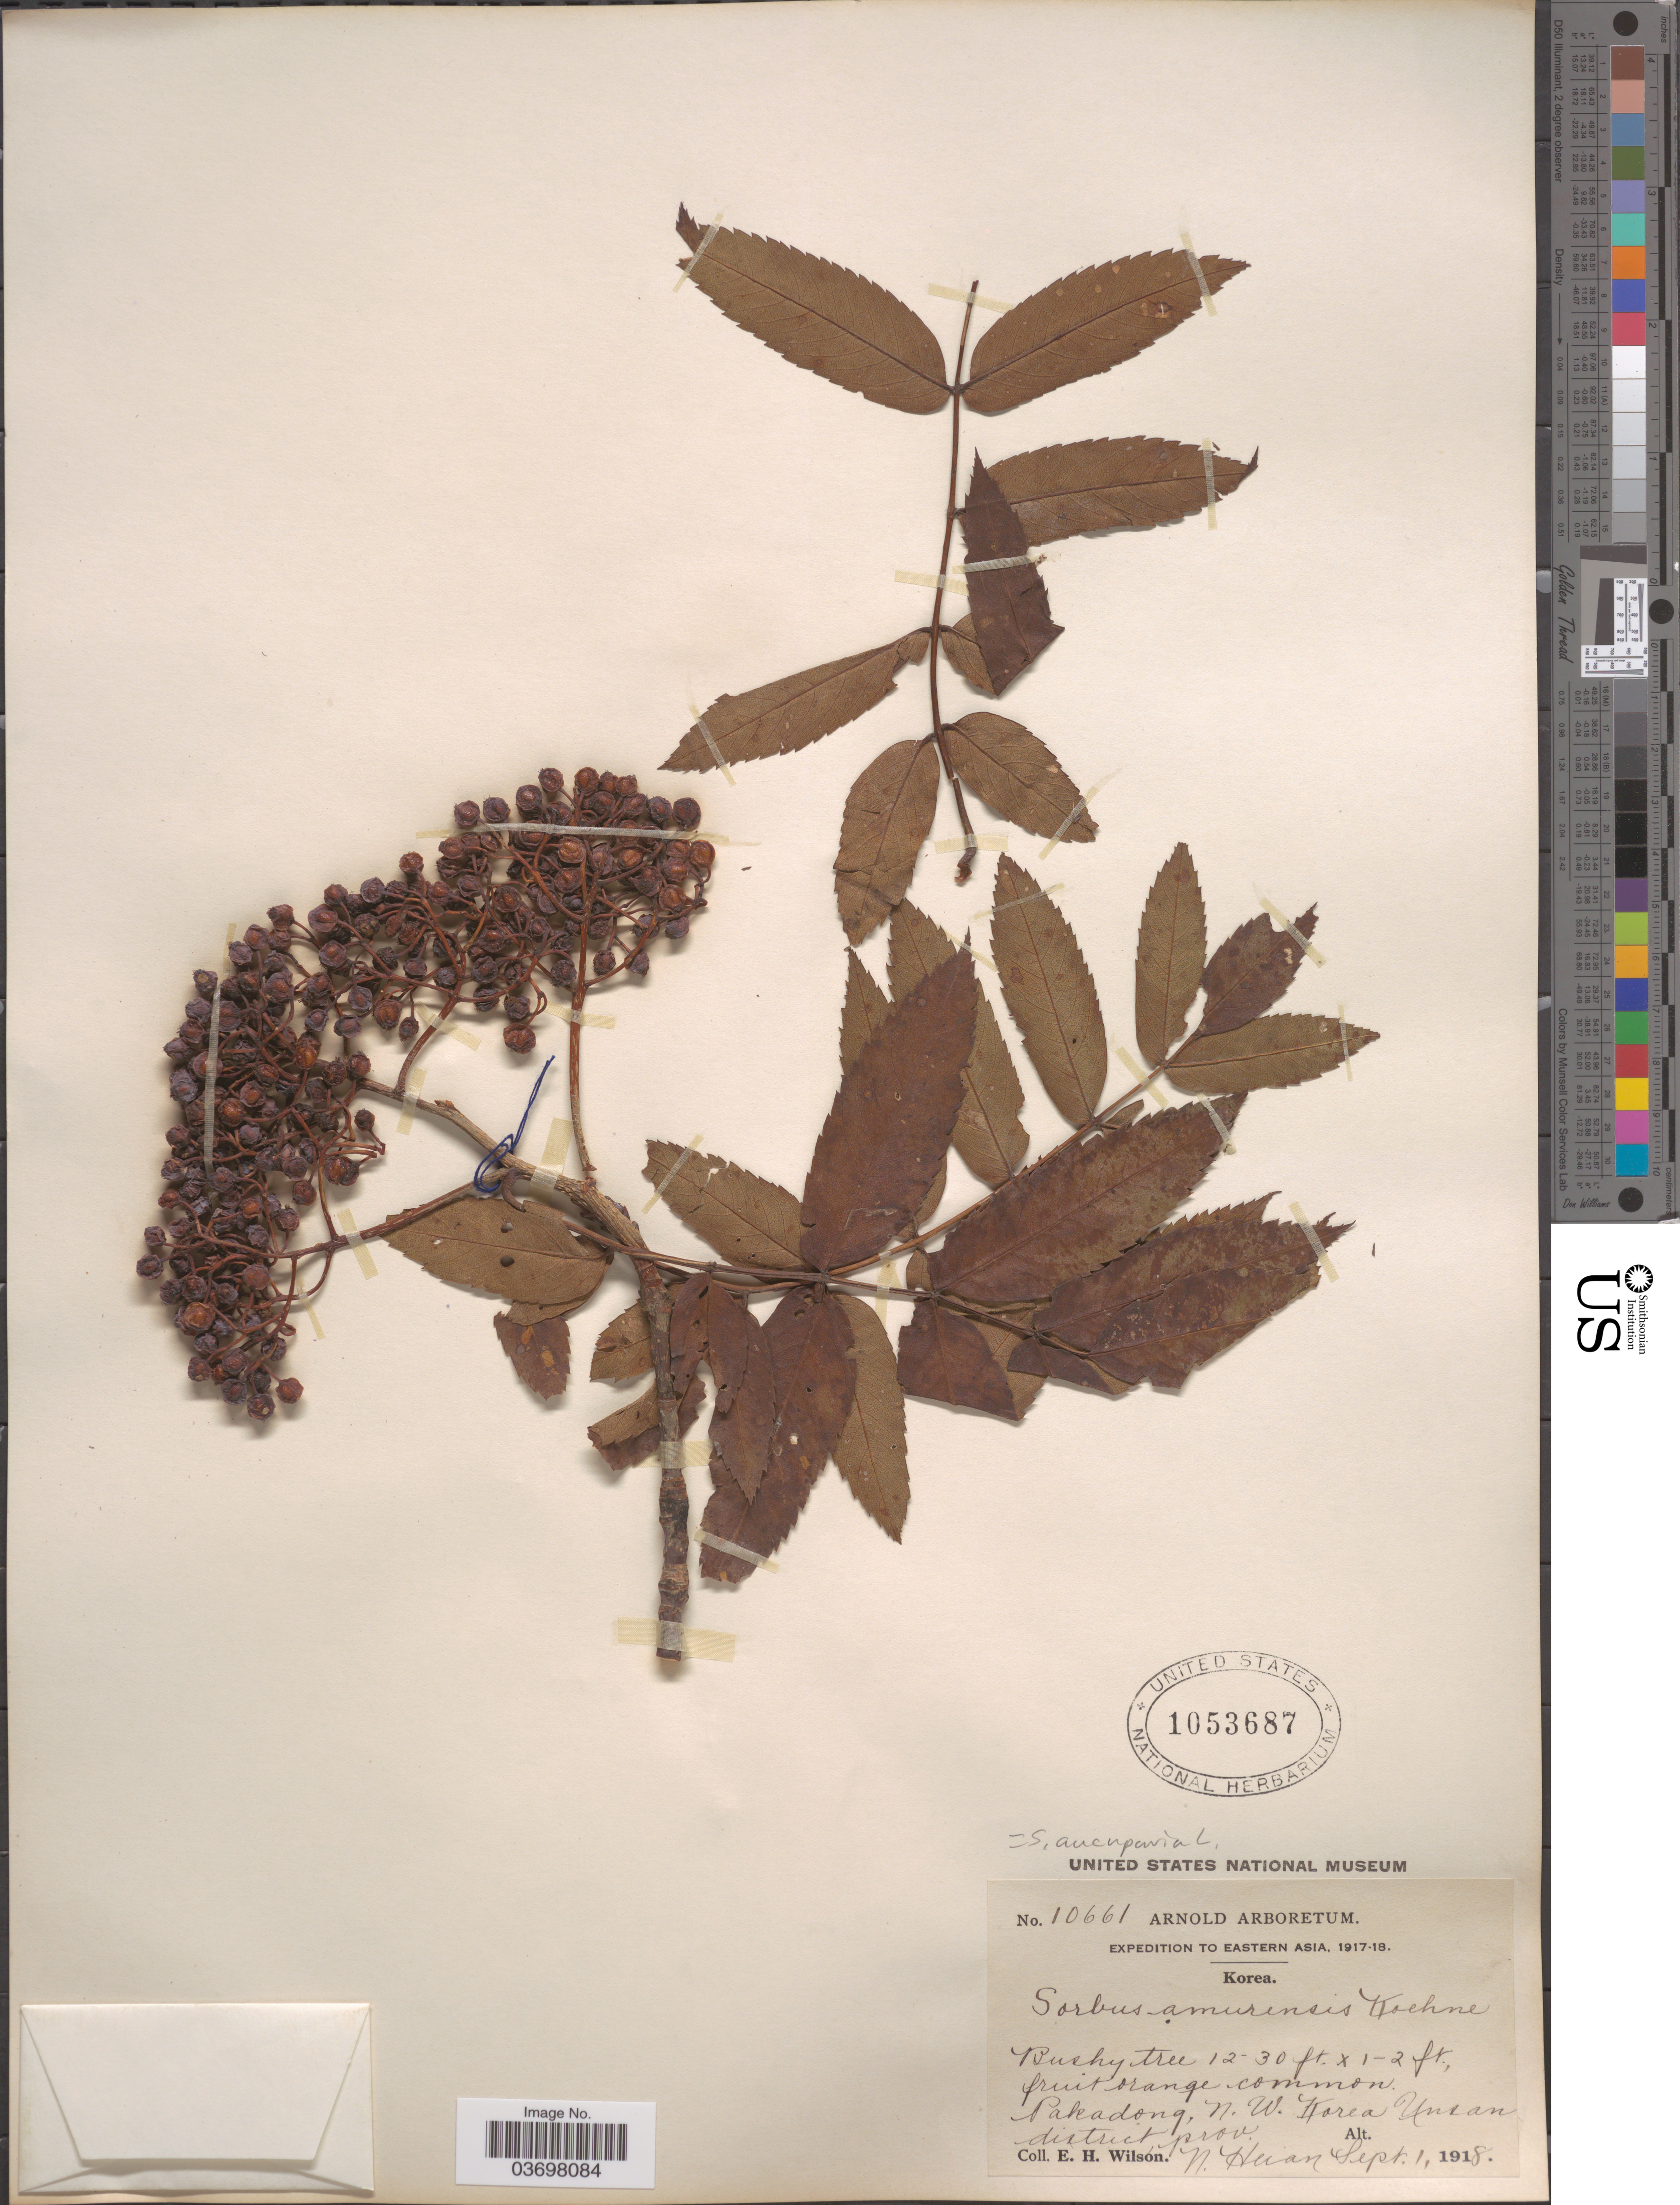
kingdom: Plantae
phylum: Tracheophyta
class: Magnoliopsida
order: Rosales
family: Rosaceae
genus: Sorbus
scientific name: Sorbus aucuparia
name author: L.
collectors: E. Wilson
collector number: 10661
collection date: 1918-09-01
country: North Korea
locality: Pakadong, N.W. Korea Unsan district, prov. N. Heian.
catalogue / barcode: US 1053687